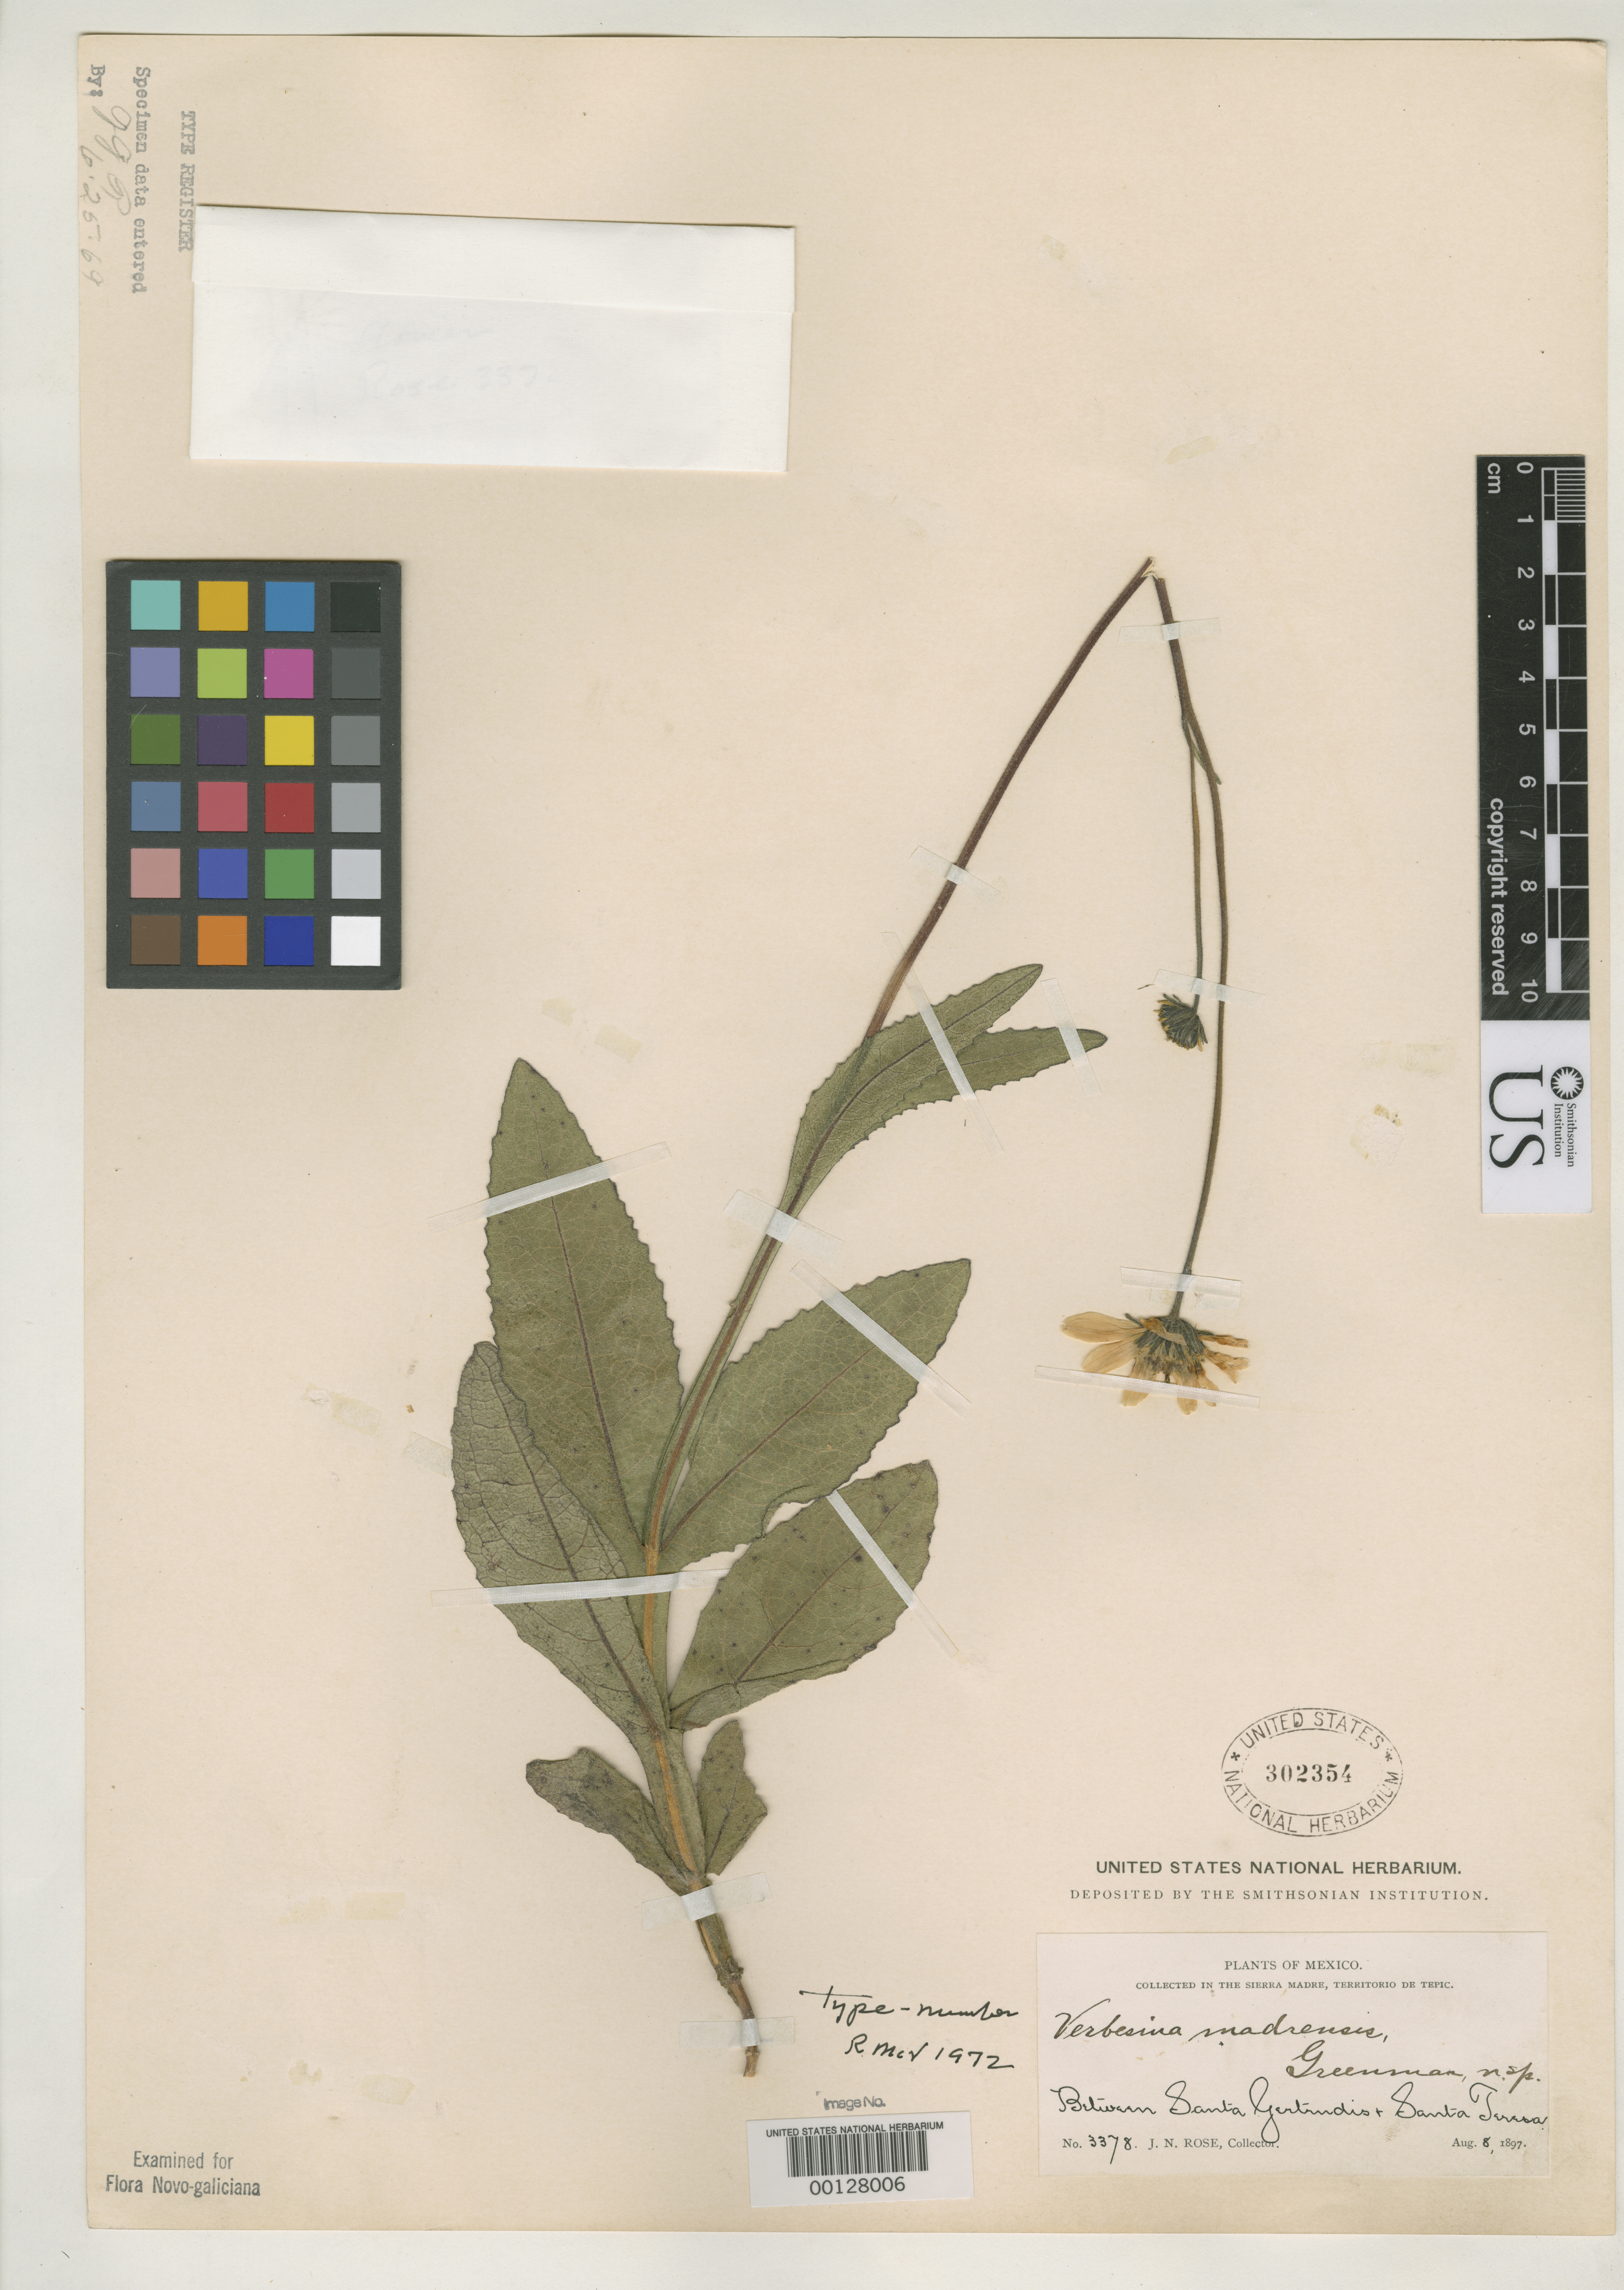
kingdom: Plantae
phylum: Tracheophyta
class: Magnoliopsida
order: Asterales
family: Asteraceae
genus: Verbesina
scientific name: Verbesina madrensis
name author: Greenm.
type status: Holotype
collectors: J. N. Rose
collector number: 3378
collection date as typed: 08 Aug 1897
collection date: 1897-08-08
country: Mexico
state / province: Nayarit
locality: Sierra Madre, between Santa Gertrudis and Santa Teresa.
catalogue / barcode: US 302354